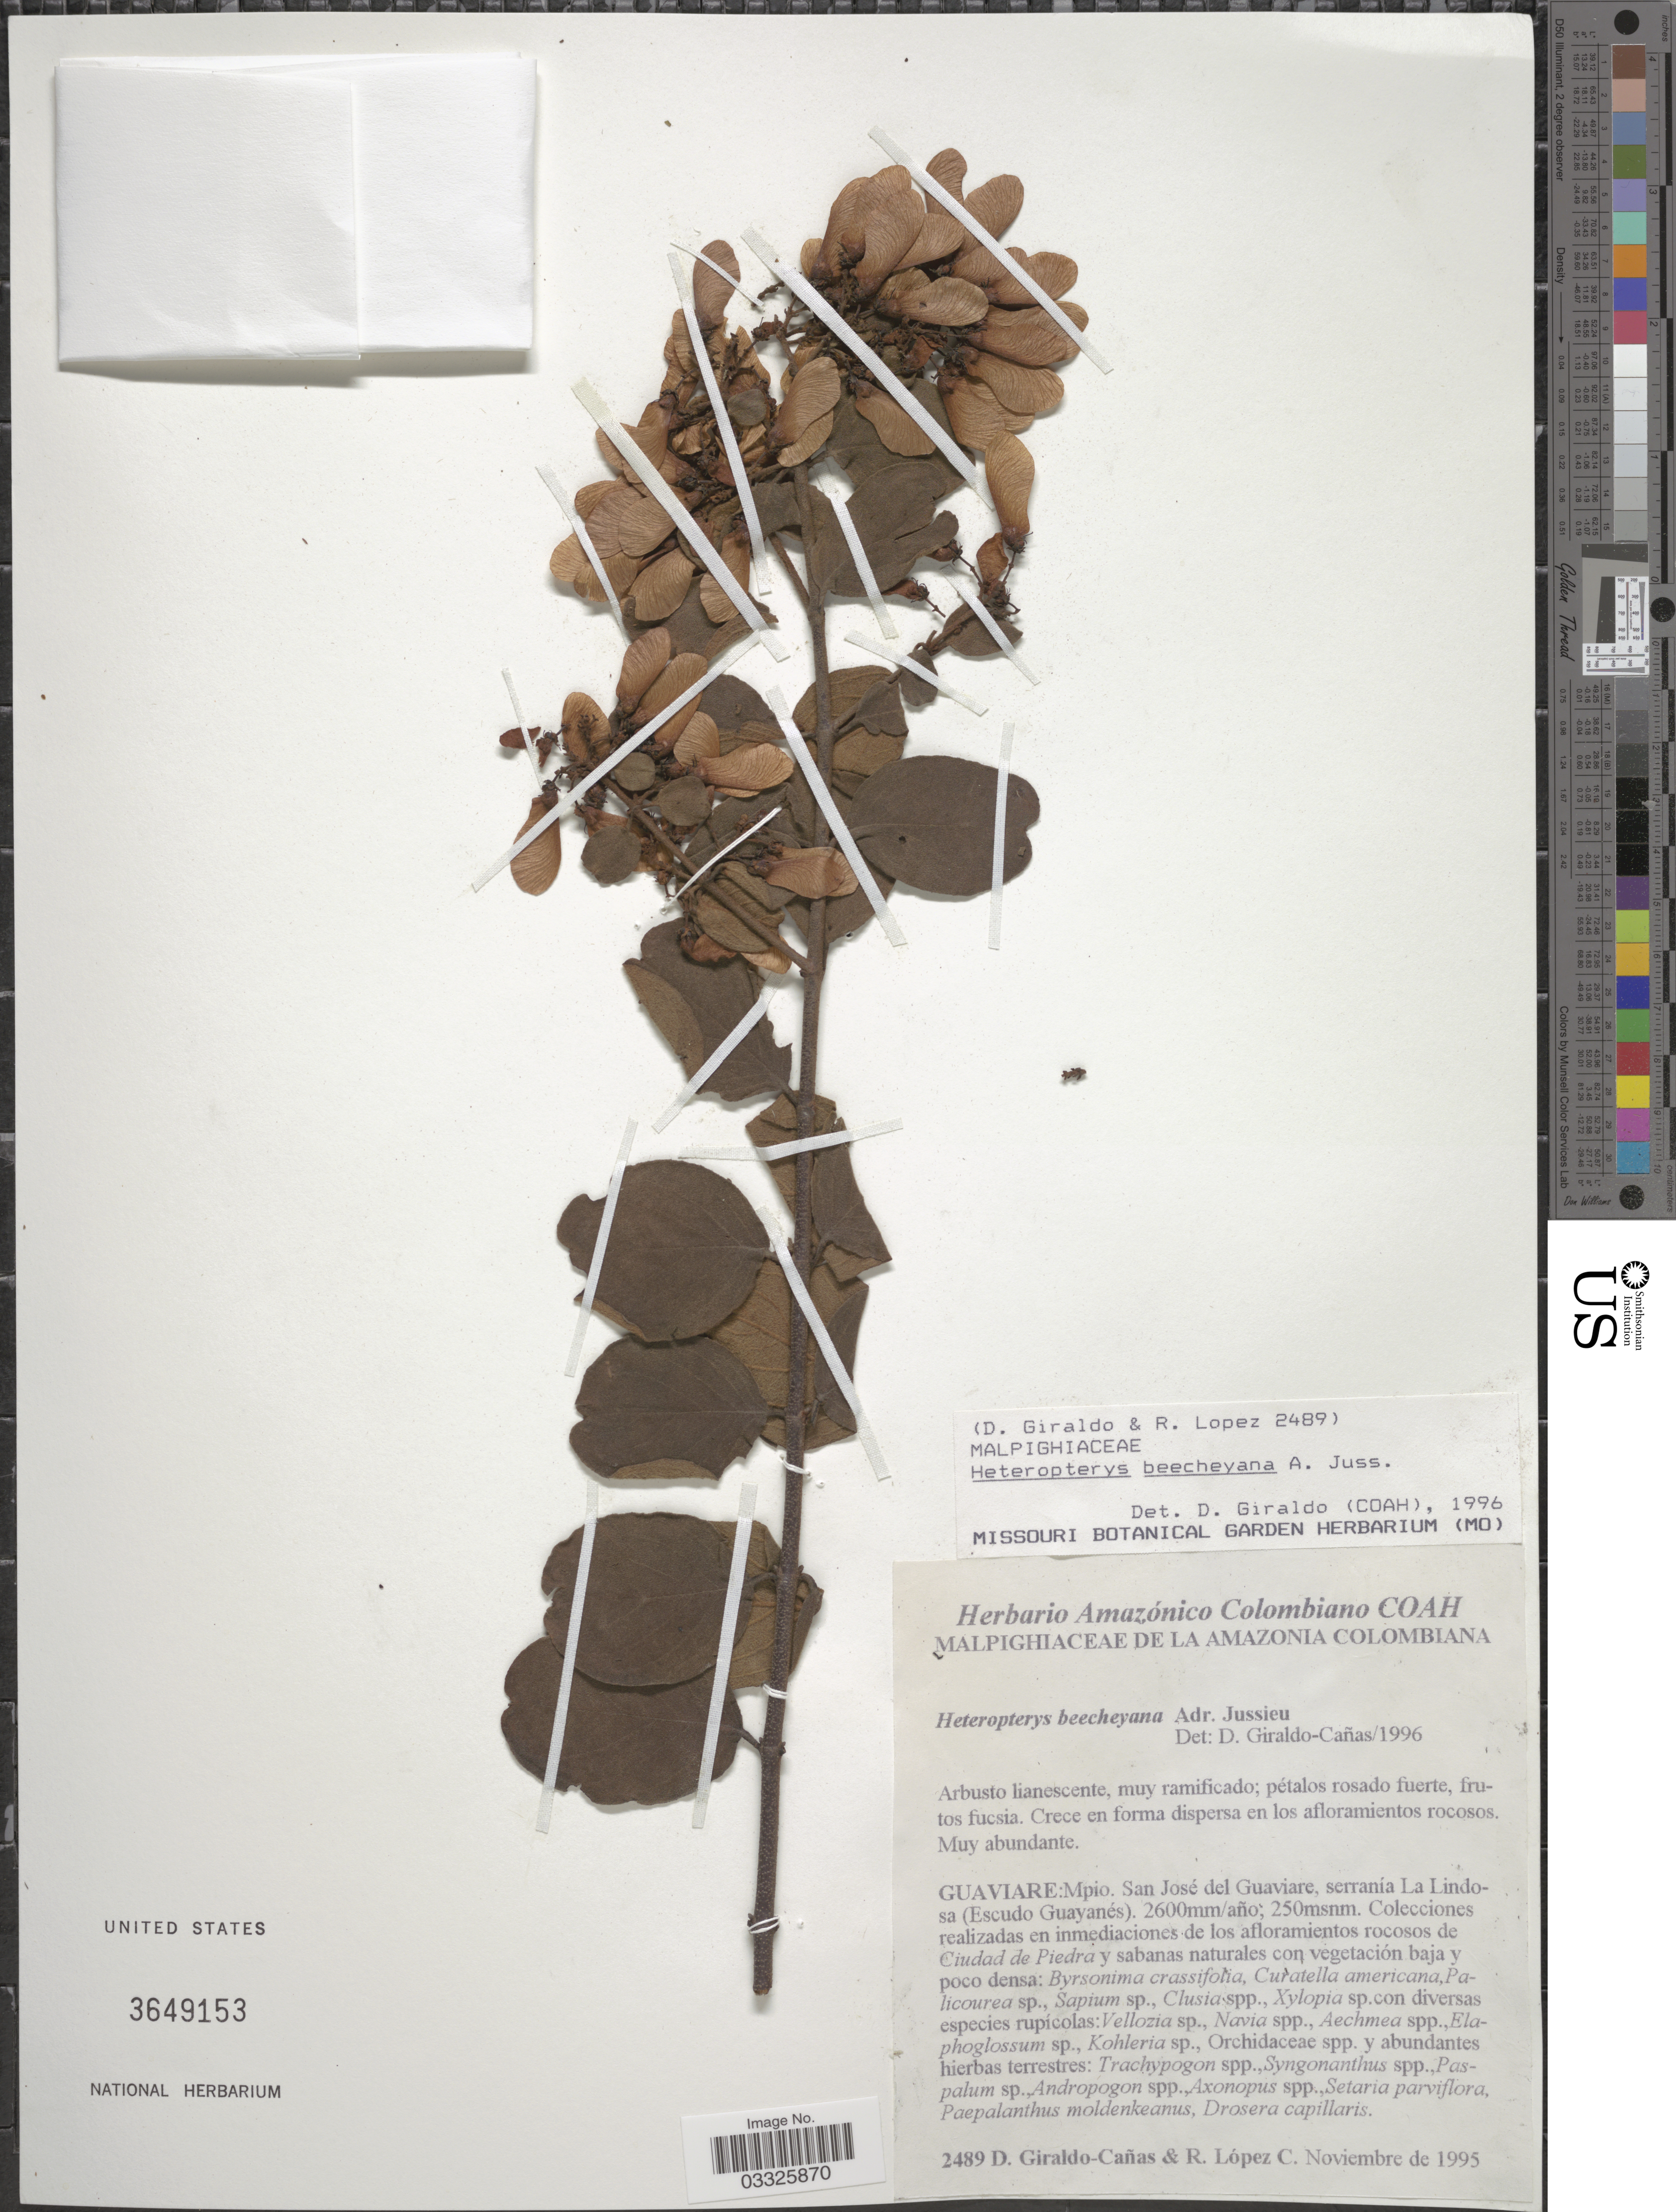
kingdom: Plantae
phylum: Tracheophyta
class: Magnoliopsida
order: Malpighiales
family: Malpighiaceae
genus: Heteropterys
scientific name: Heteropterys beecheyana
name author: A. Juss.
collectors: D. Giraldo-Cañas & R. Lopez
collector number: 2489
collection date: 1995-11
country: Colombia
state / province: Guaviare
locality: Mpio. San José del Guaviare, serranía La Lindosa (Escudo Guayanés).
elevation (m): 250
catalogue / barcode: US 3649153